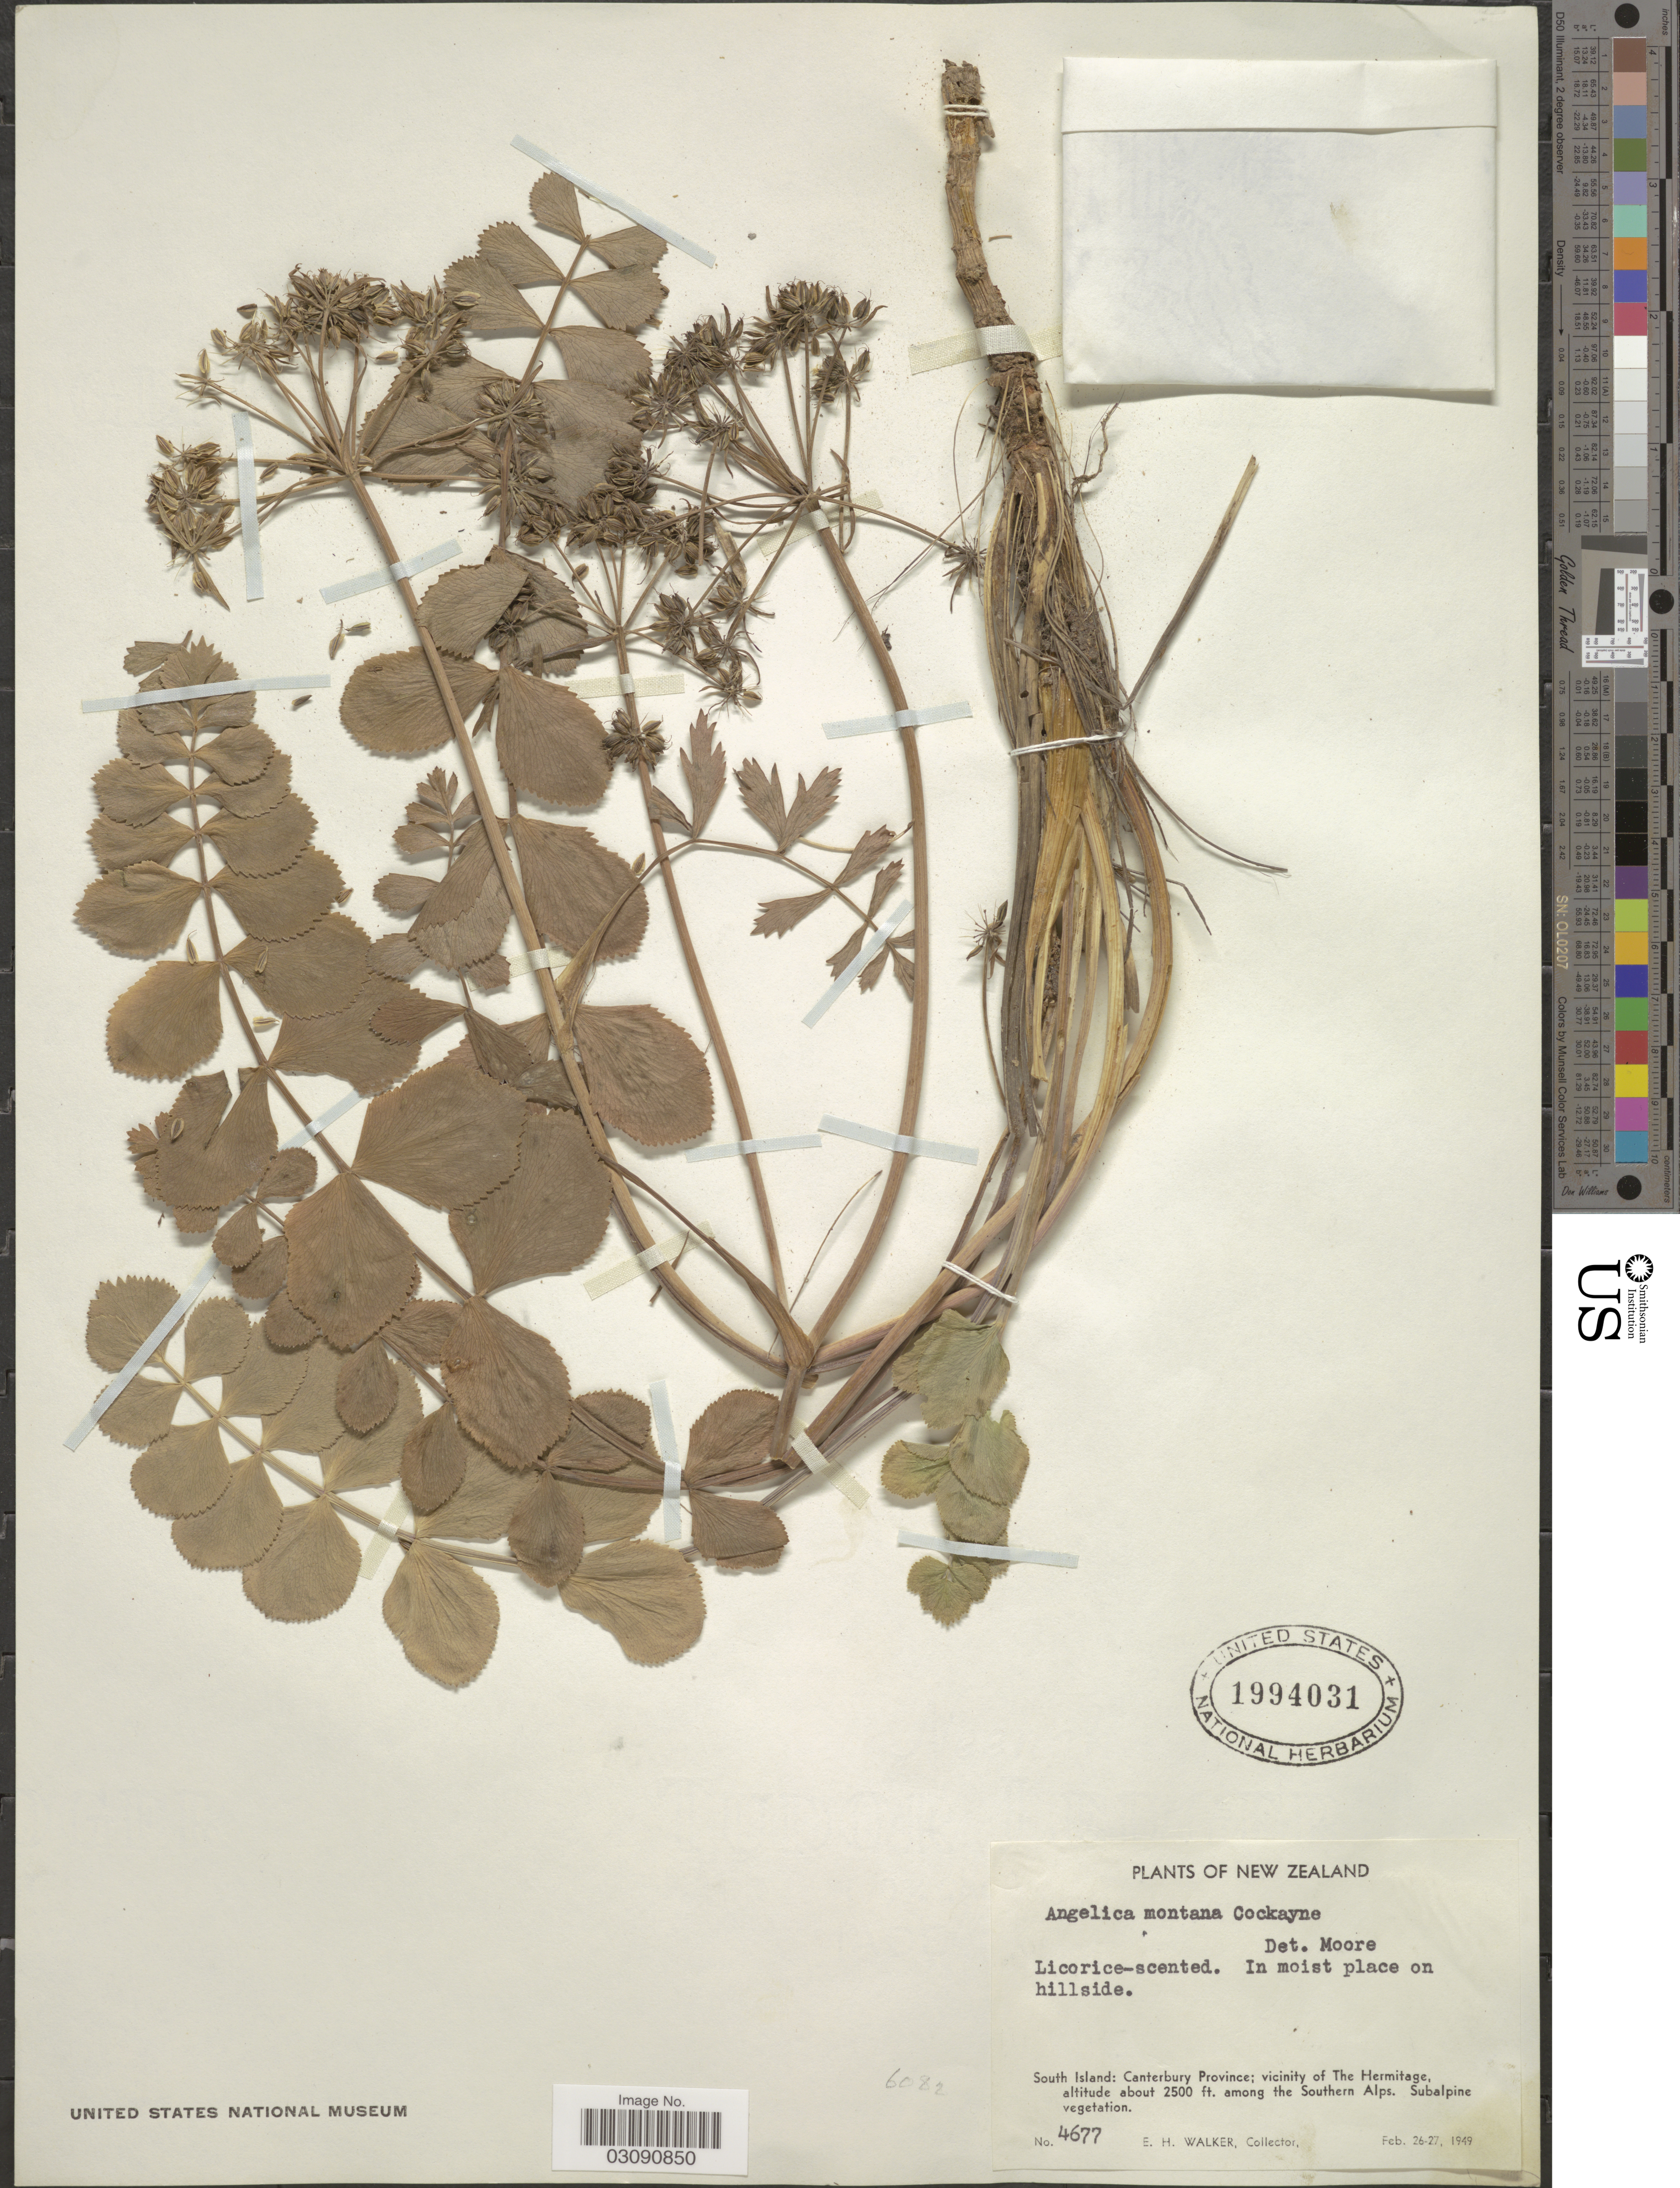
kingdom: Plantae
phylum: Tracheophyta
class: Magnoliopsida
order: Apiales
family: Apiaceae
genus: Angelica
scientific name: Angelica miqueliana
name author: Maxim.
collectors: E. H. Walker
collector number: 4677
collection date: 1949-02-26/1949-02-27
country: New Zealand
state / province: Canterbury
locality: South Island: Canterbury Province; vicinity of The Hermitage, among the Southern Alps, Subalpine vegetation.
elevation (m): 762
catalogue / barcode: US 1994031